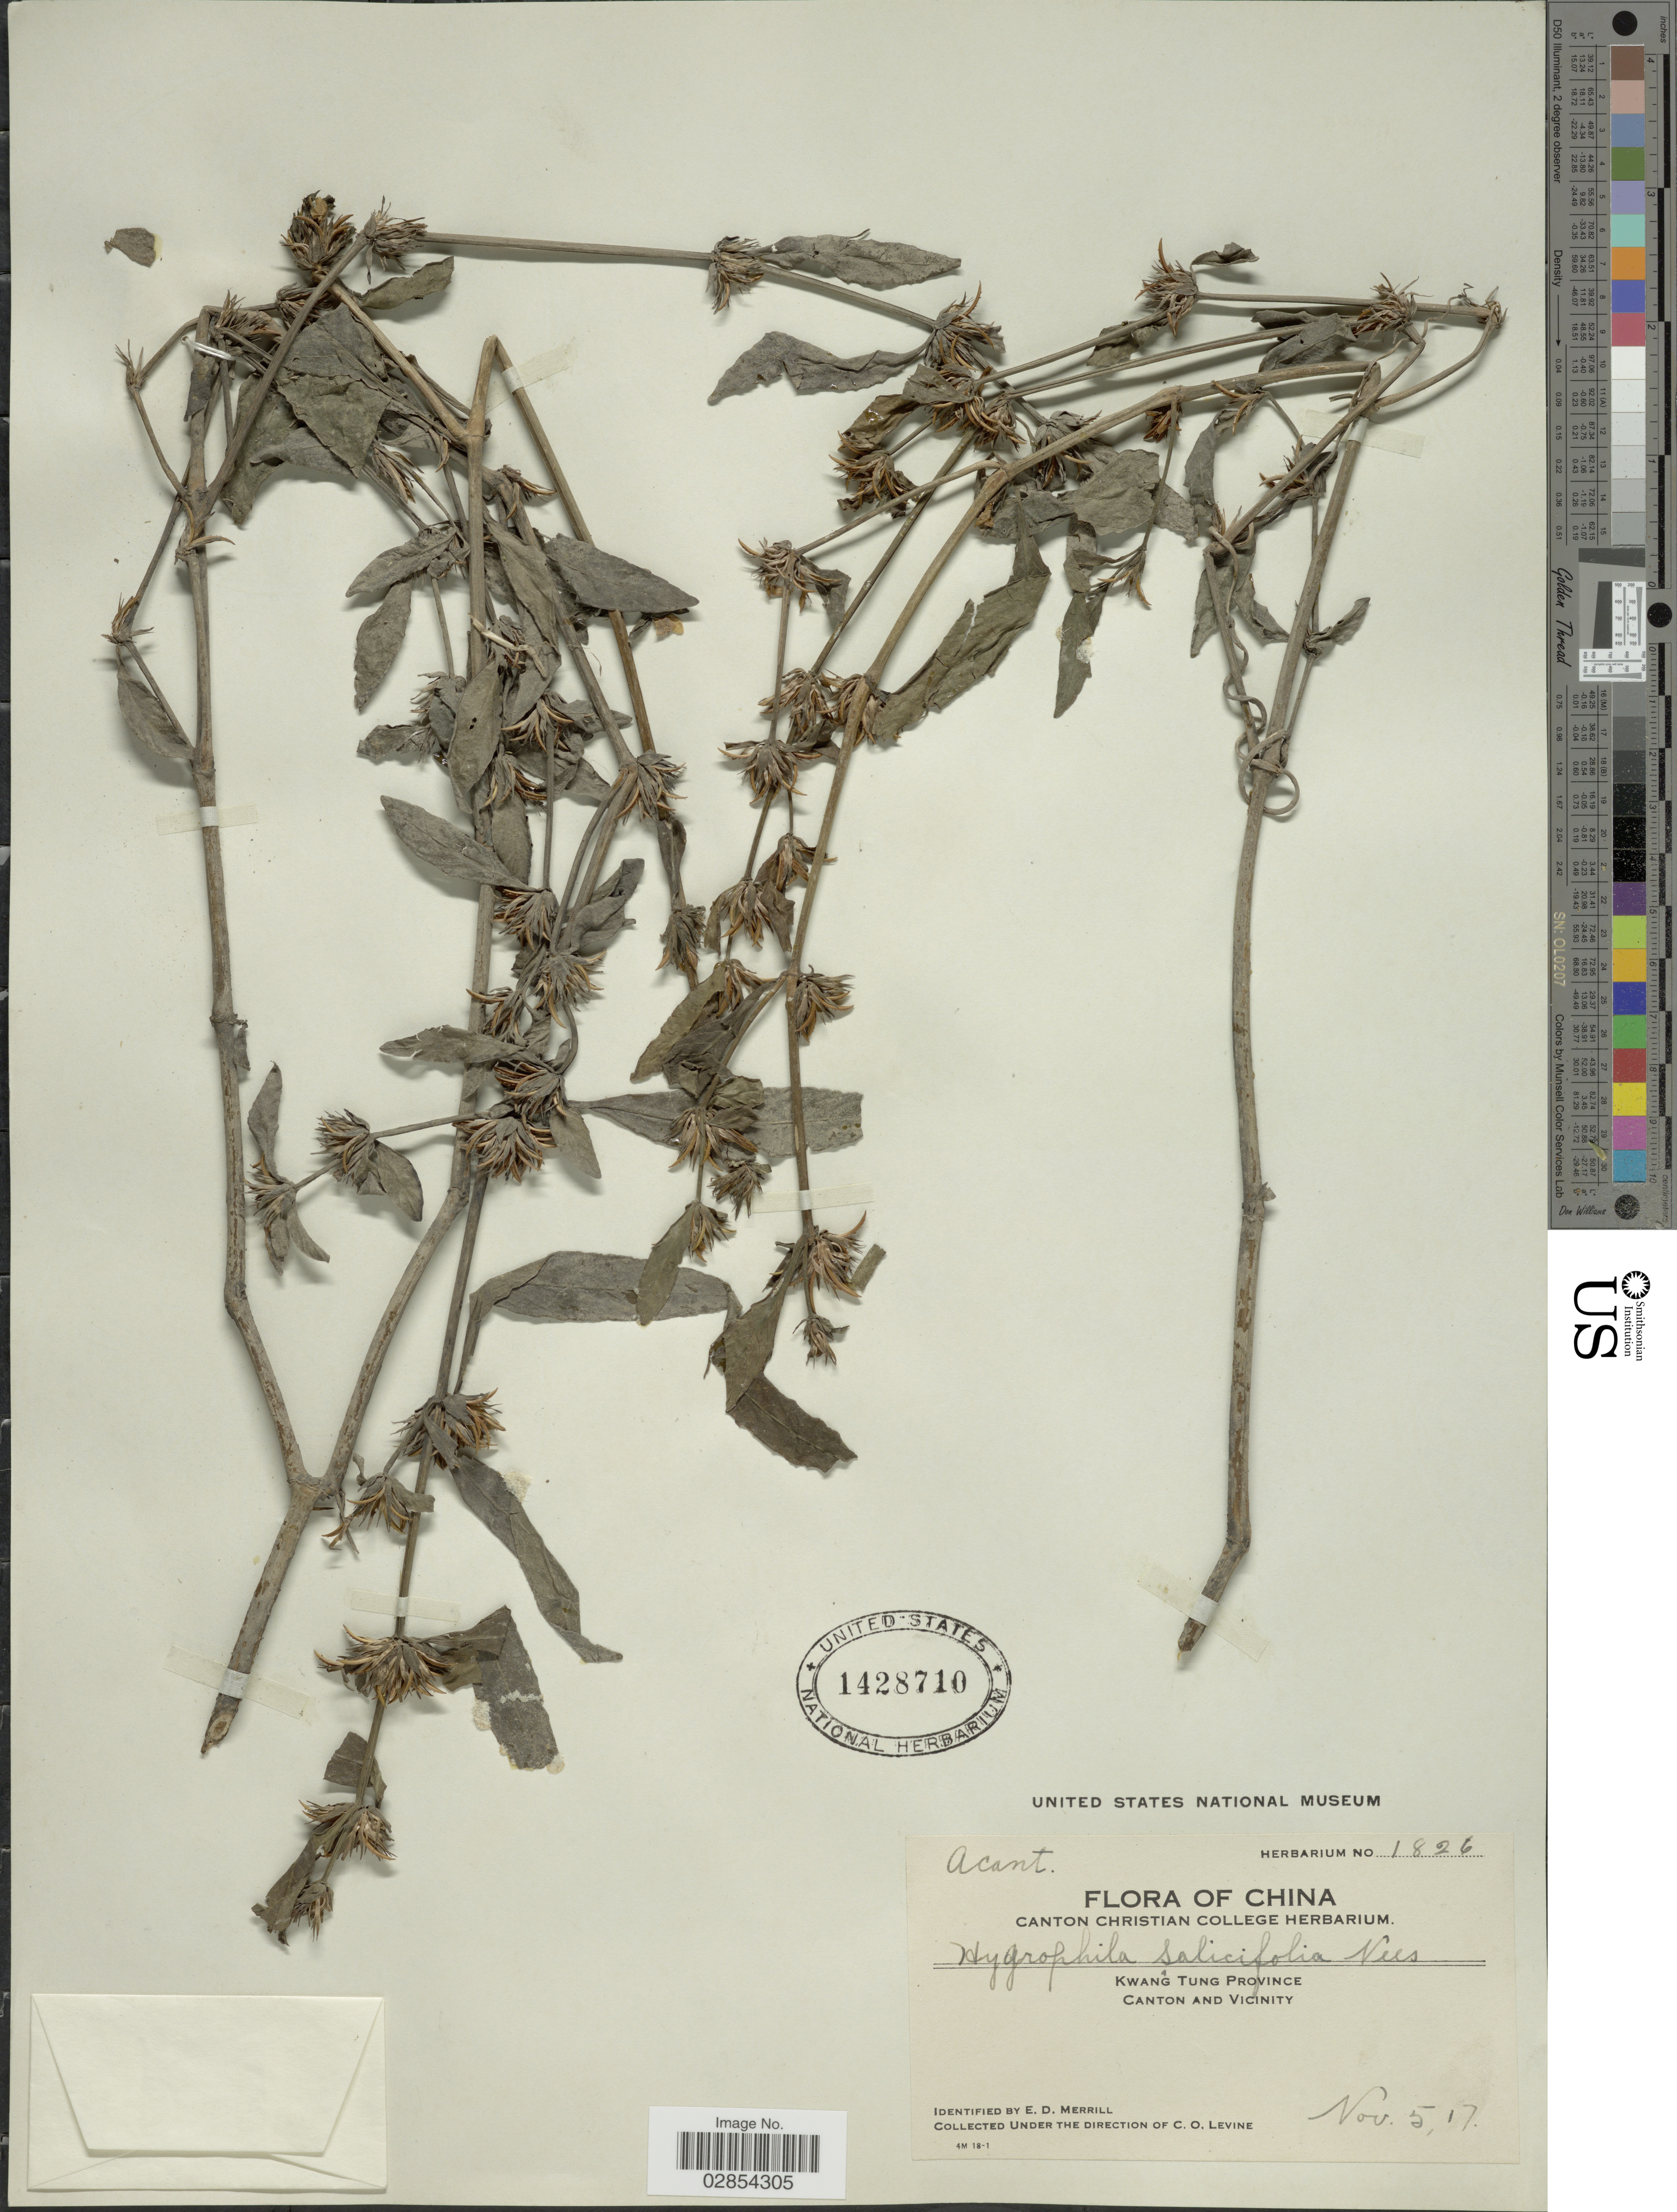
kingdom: Plantae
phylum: Tracheophyta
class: Magnoliopsida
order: Lamiales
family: Acanthaceae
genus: Hygrophila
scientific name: Hygrophila angustifolia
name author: R. Br.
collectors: C. O. Levine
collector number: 1826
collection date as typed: Transcribed d/m/y: 5/11/17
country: China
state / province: Guangdong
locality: Kwong Tung Province. Canton and Vicinity.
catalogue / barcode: US 1428710